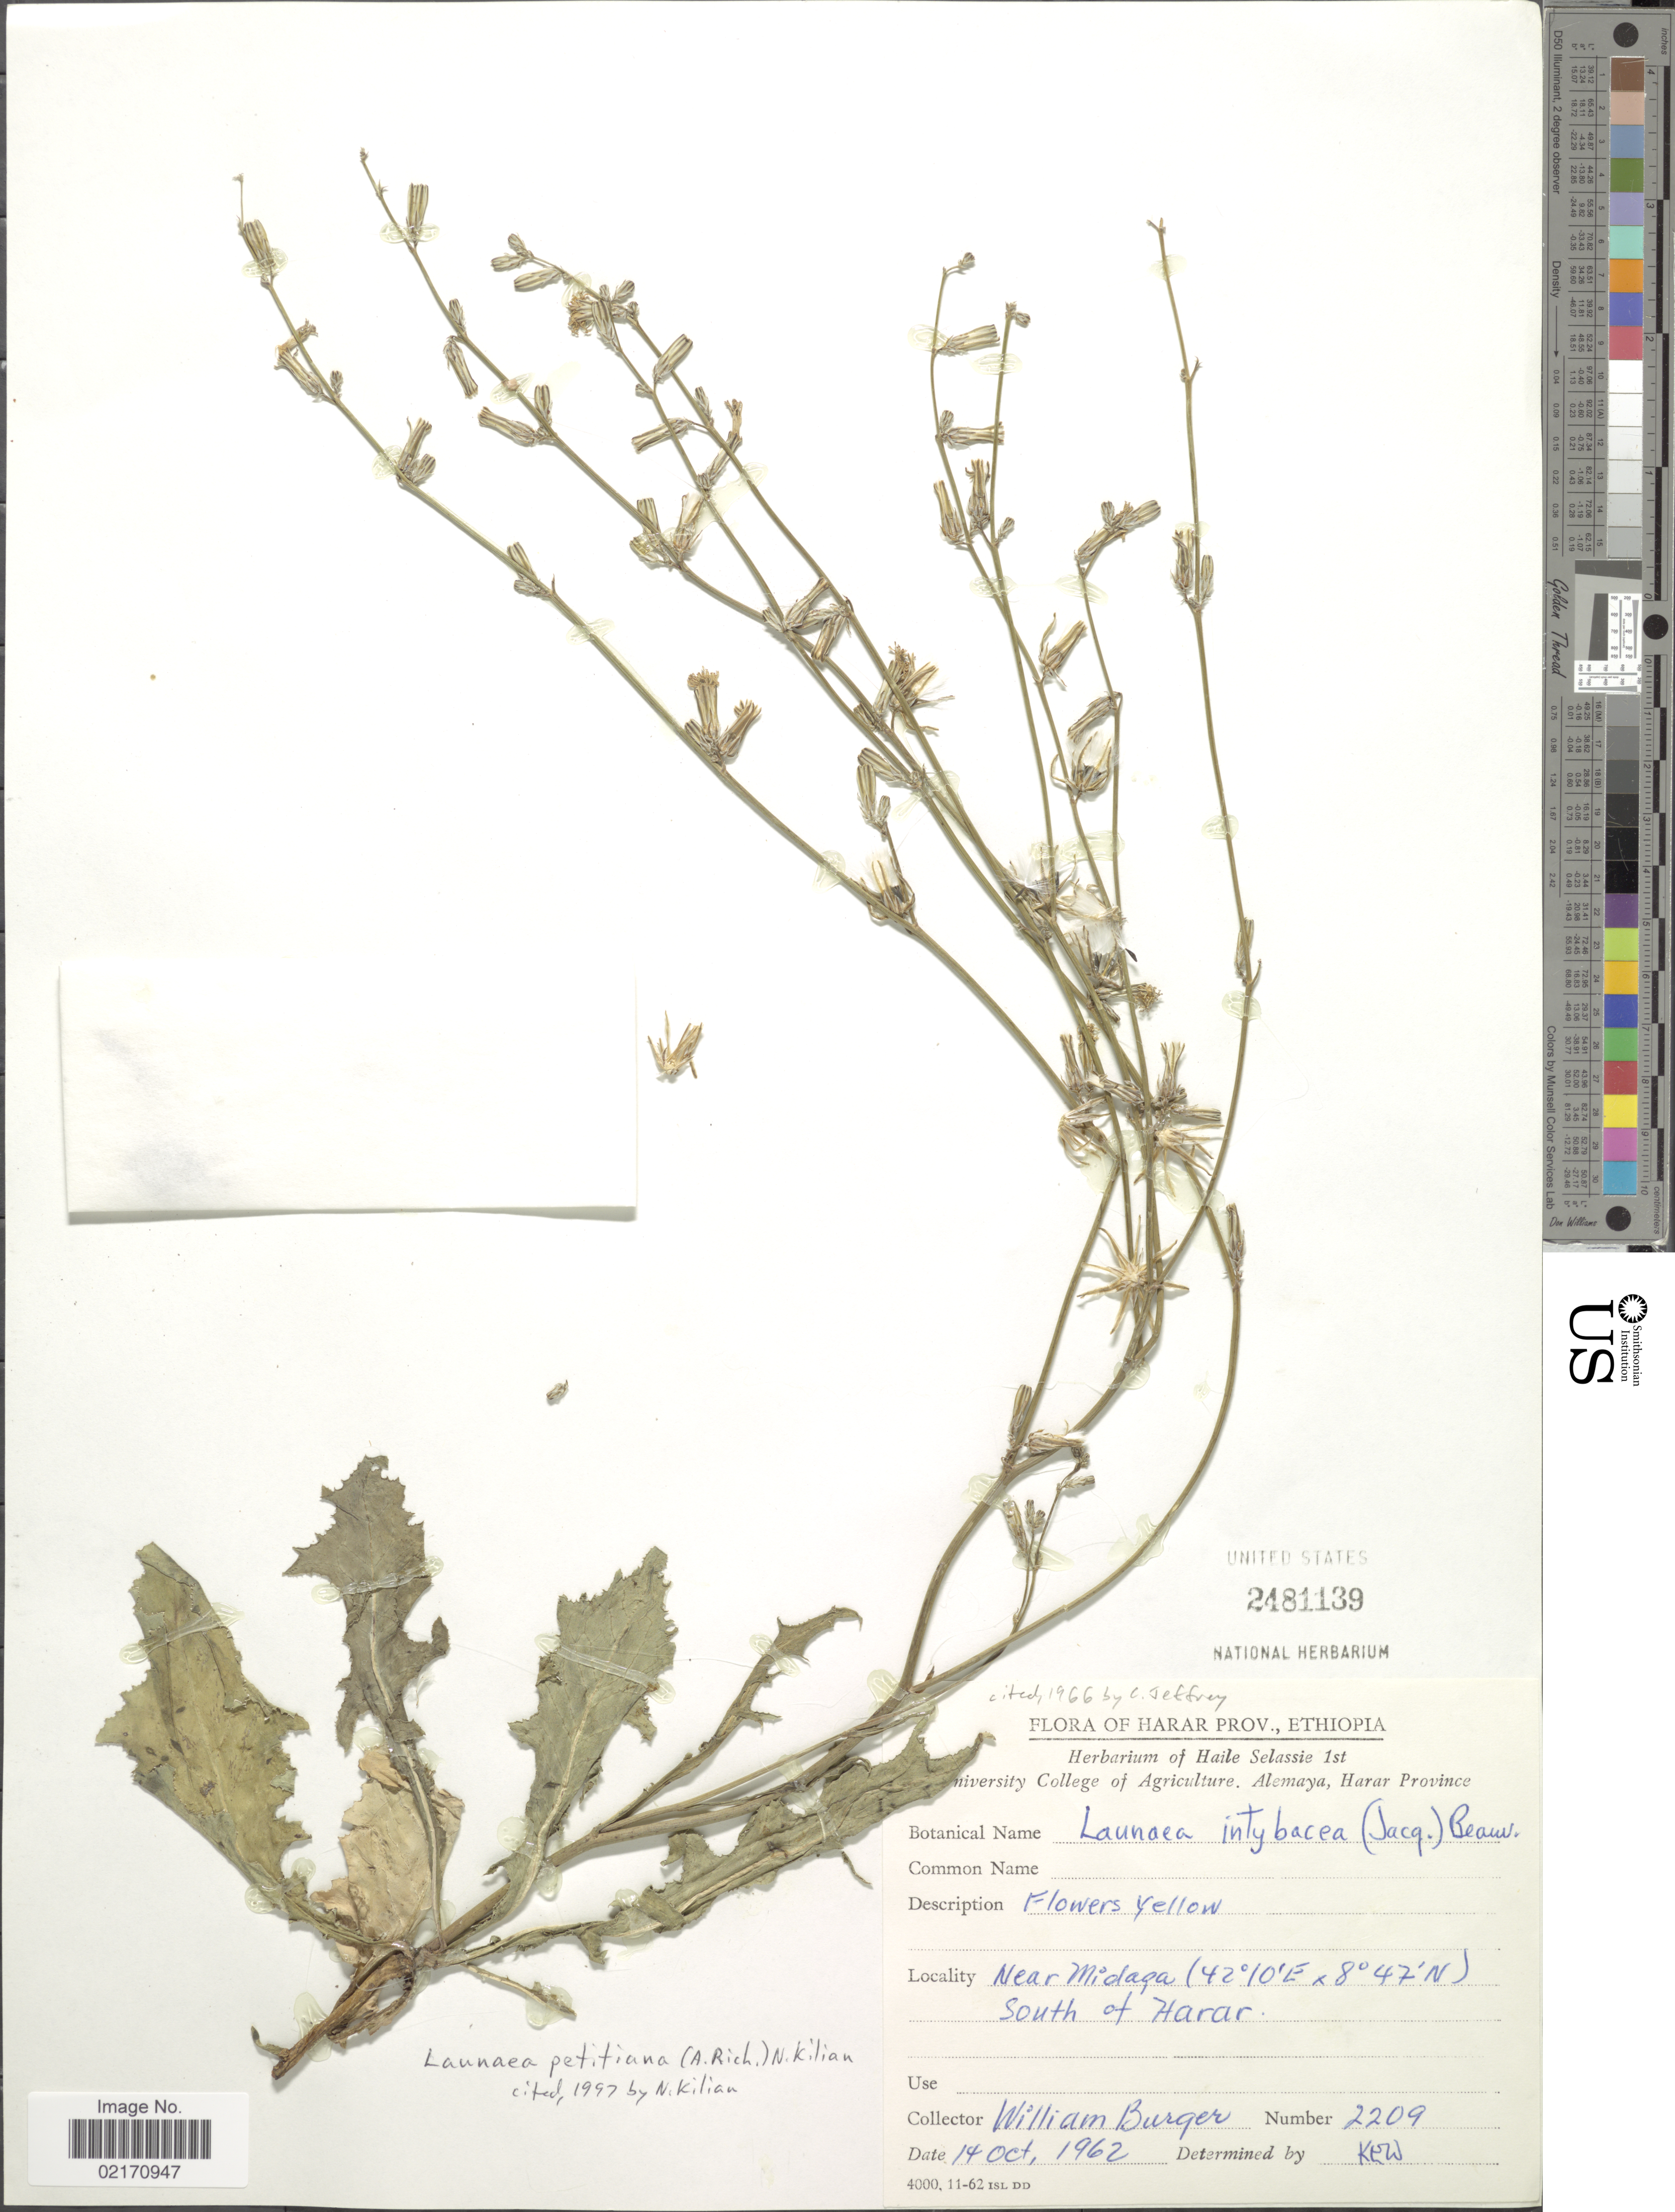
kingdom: Plantae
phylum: Tracheophyta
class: Magnoliopsida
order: Asterales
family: Asteraceae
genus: Launaea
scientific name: Launaea petitiana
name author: (A. Rich.) N. Kilian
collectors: W. Burger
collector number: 2209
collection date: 1962-10-14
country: Ethiopia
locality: Harar Prov., near Midaga, south of Harar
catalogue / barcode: US 2481139